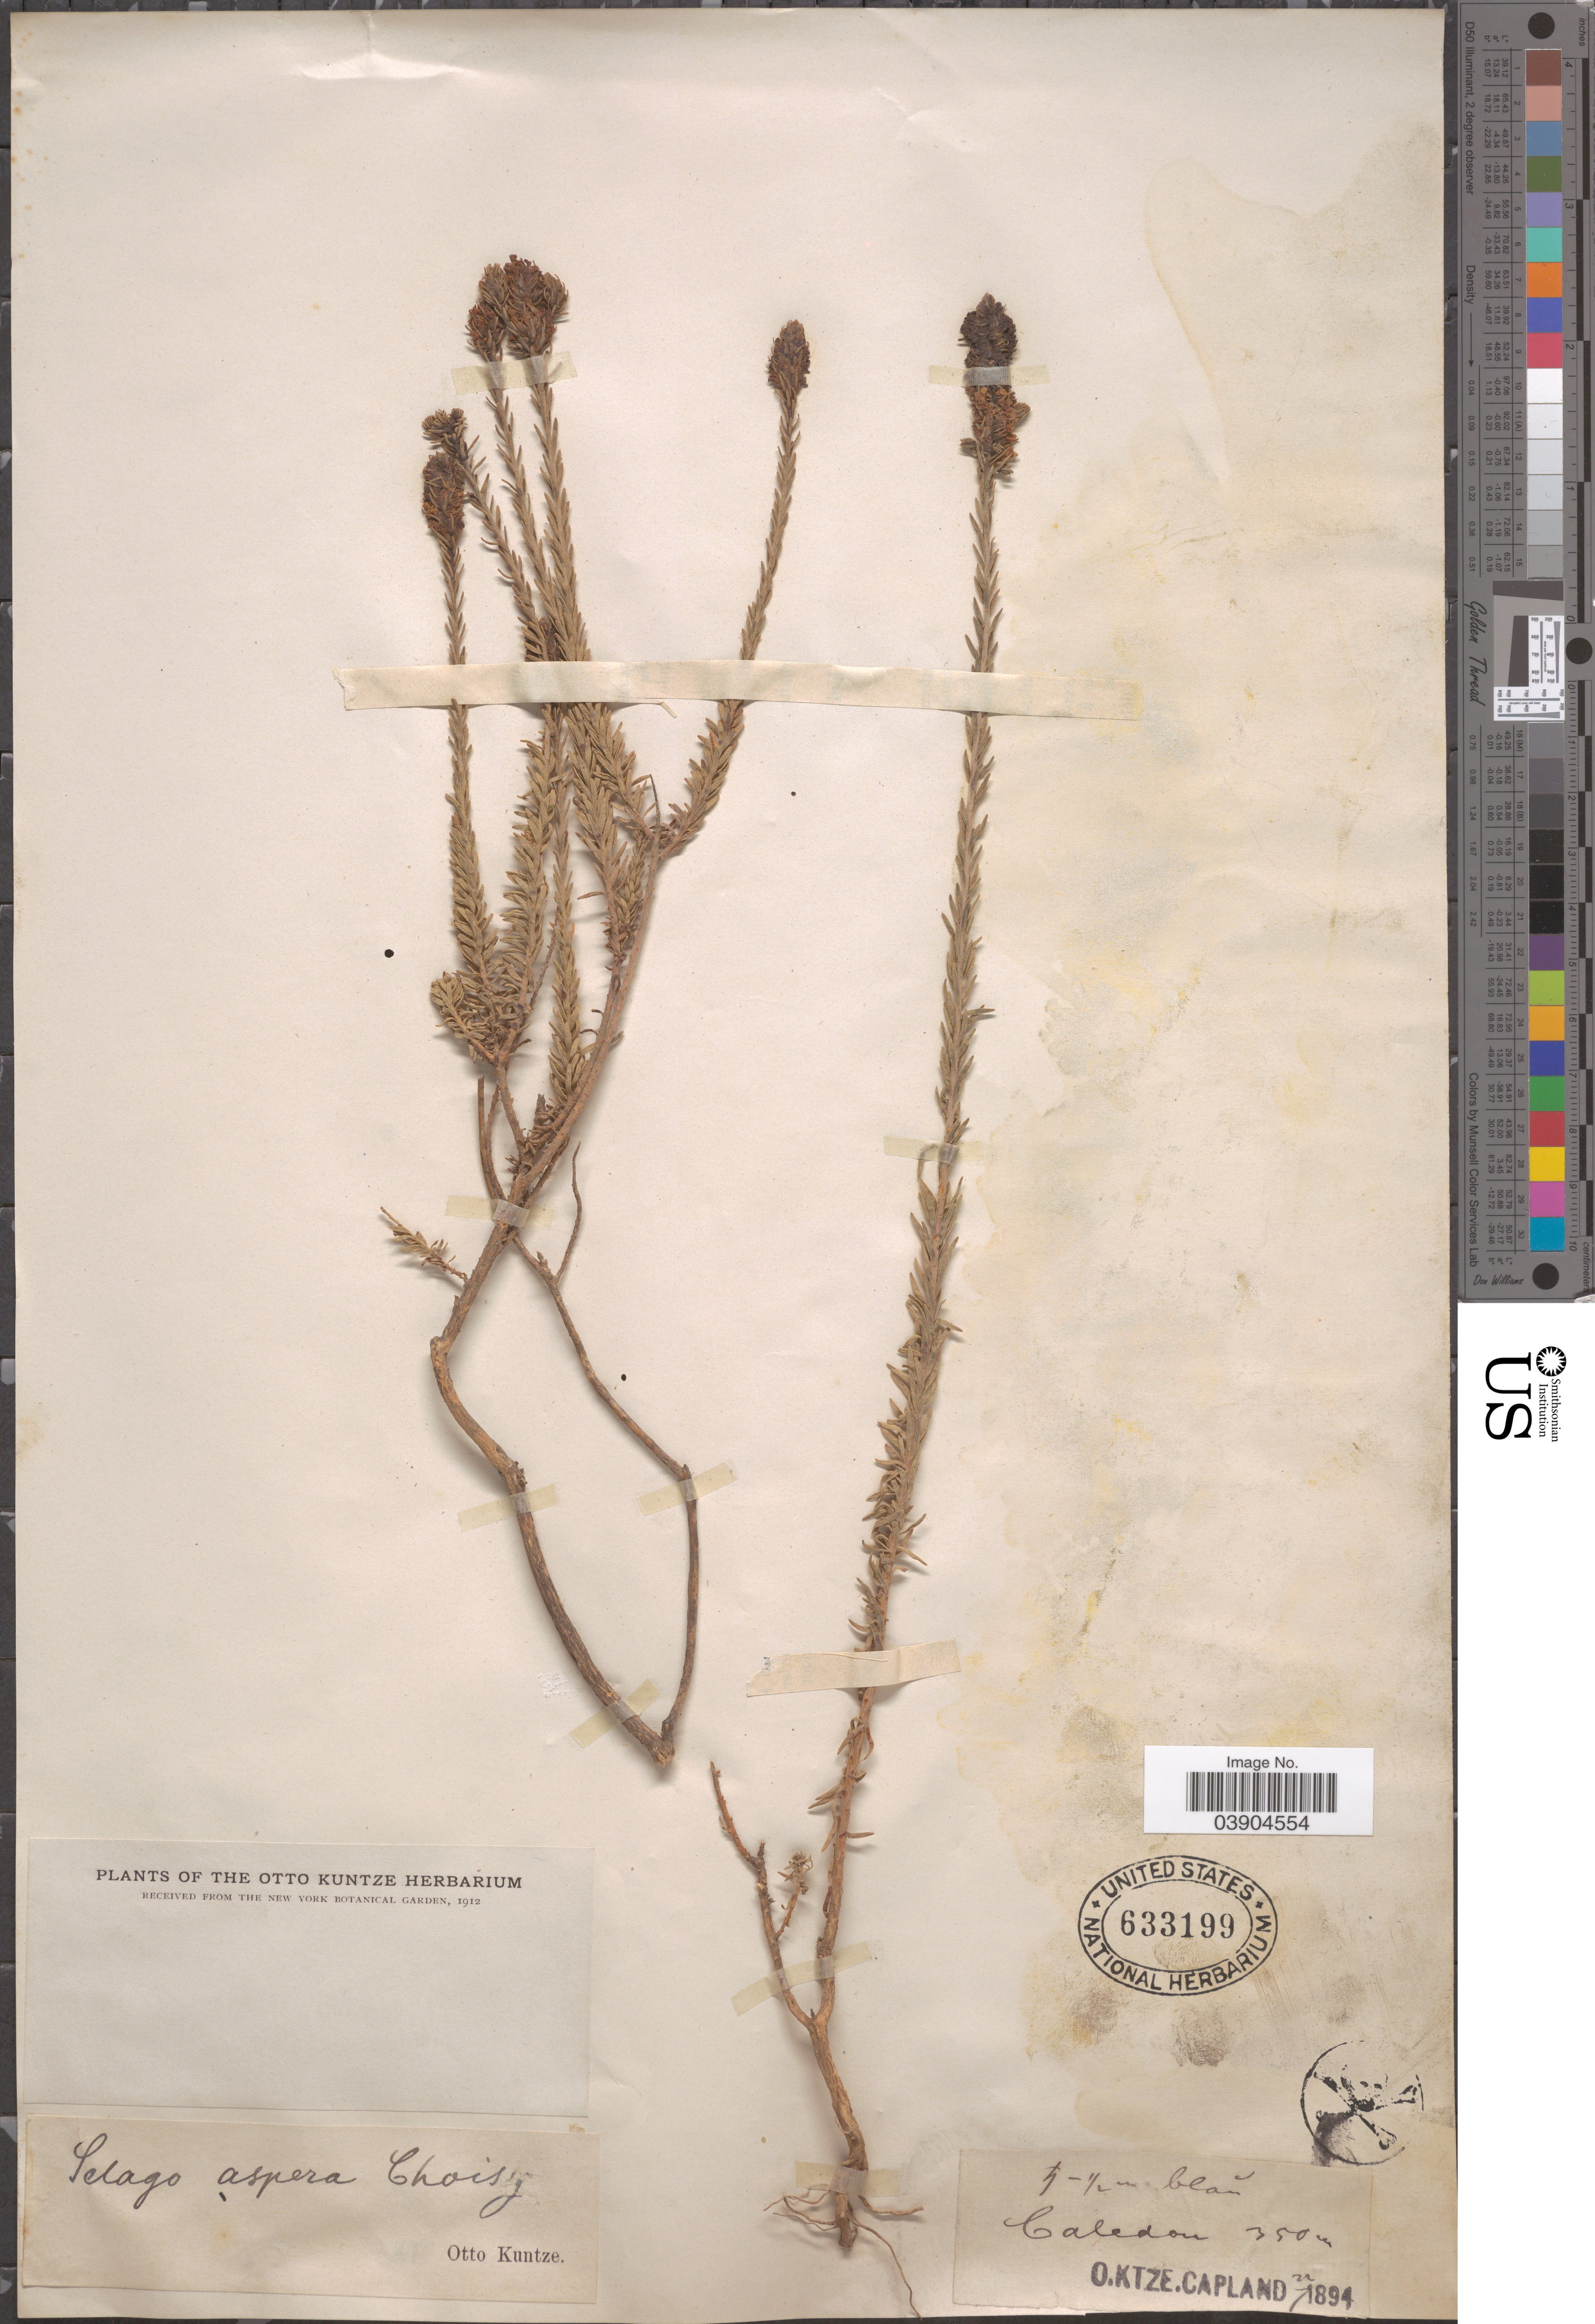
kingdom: Plantae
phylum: Tracheophyta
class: Magnoliopsida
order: Lamiales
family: Scrophulariaceae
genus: Selago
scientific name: Selago aspera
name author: Choisy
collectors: C.E.O. Kuntze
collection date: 1894-07-22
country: South Africa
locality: Caledon.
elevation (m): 350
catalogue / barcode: US 633199